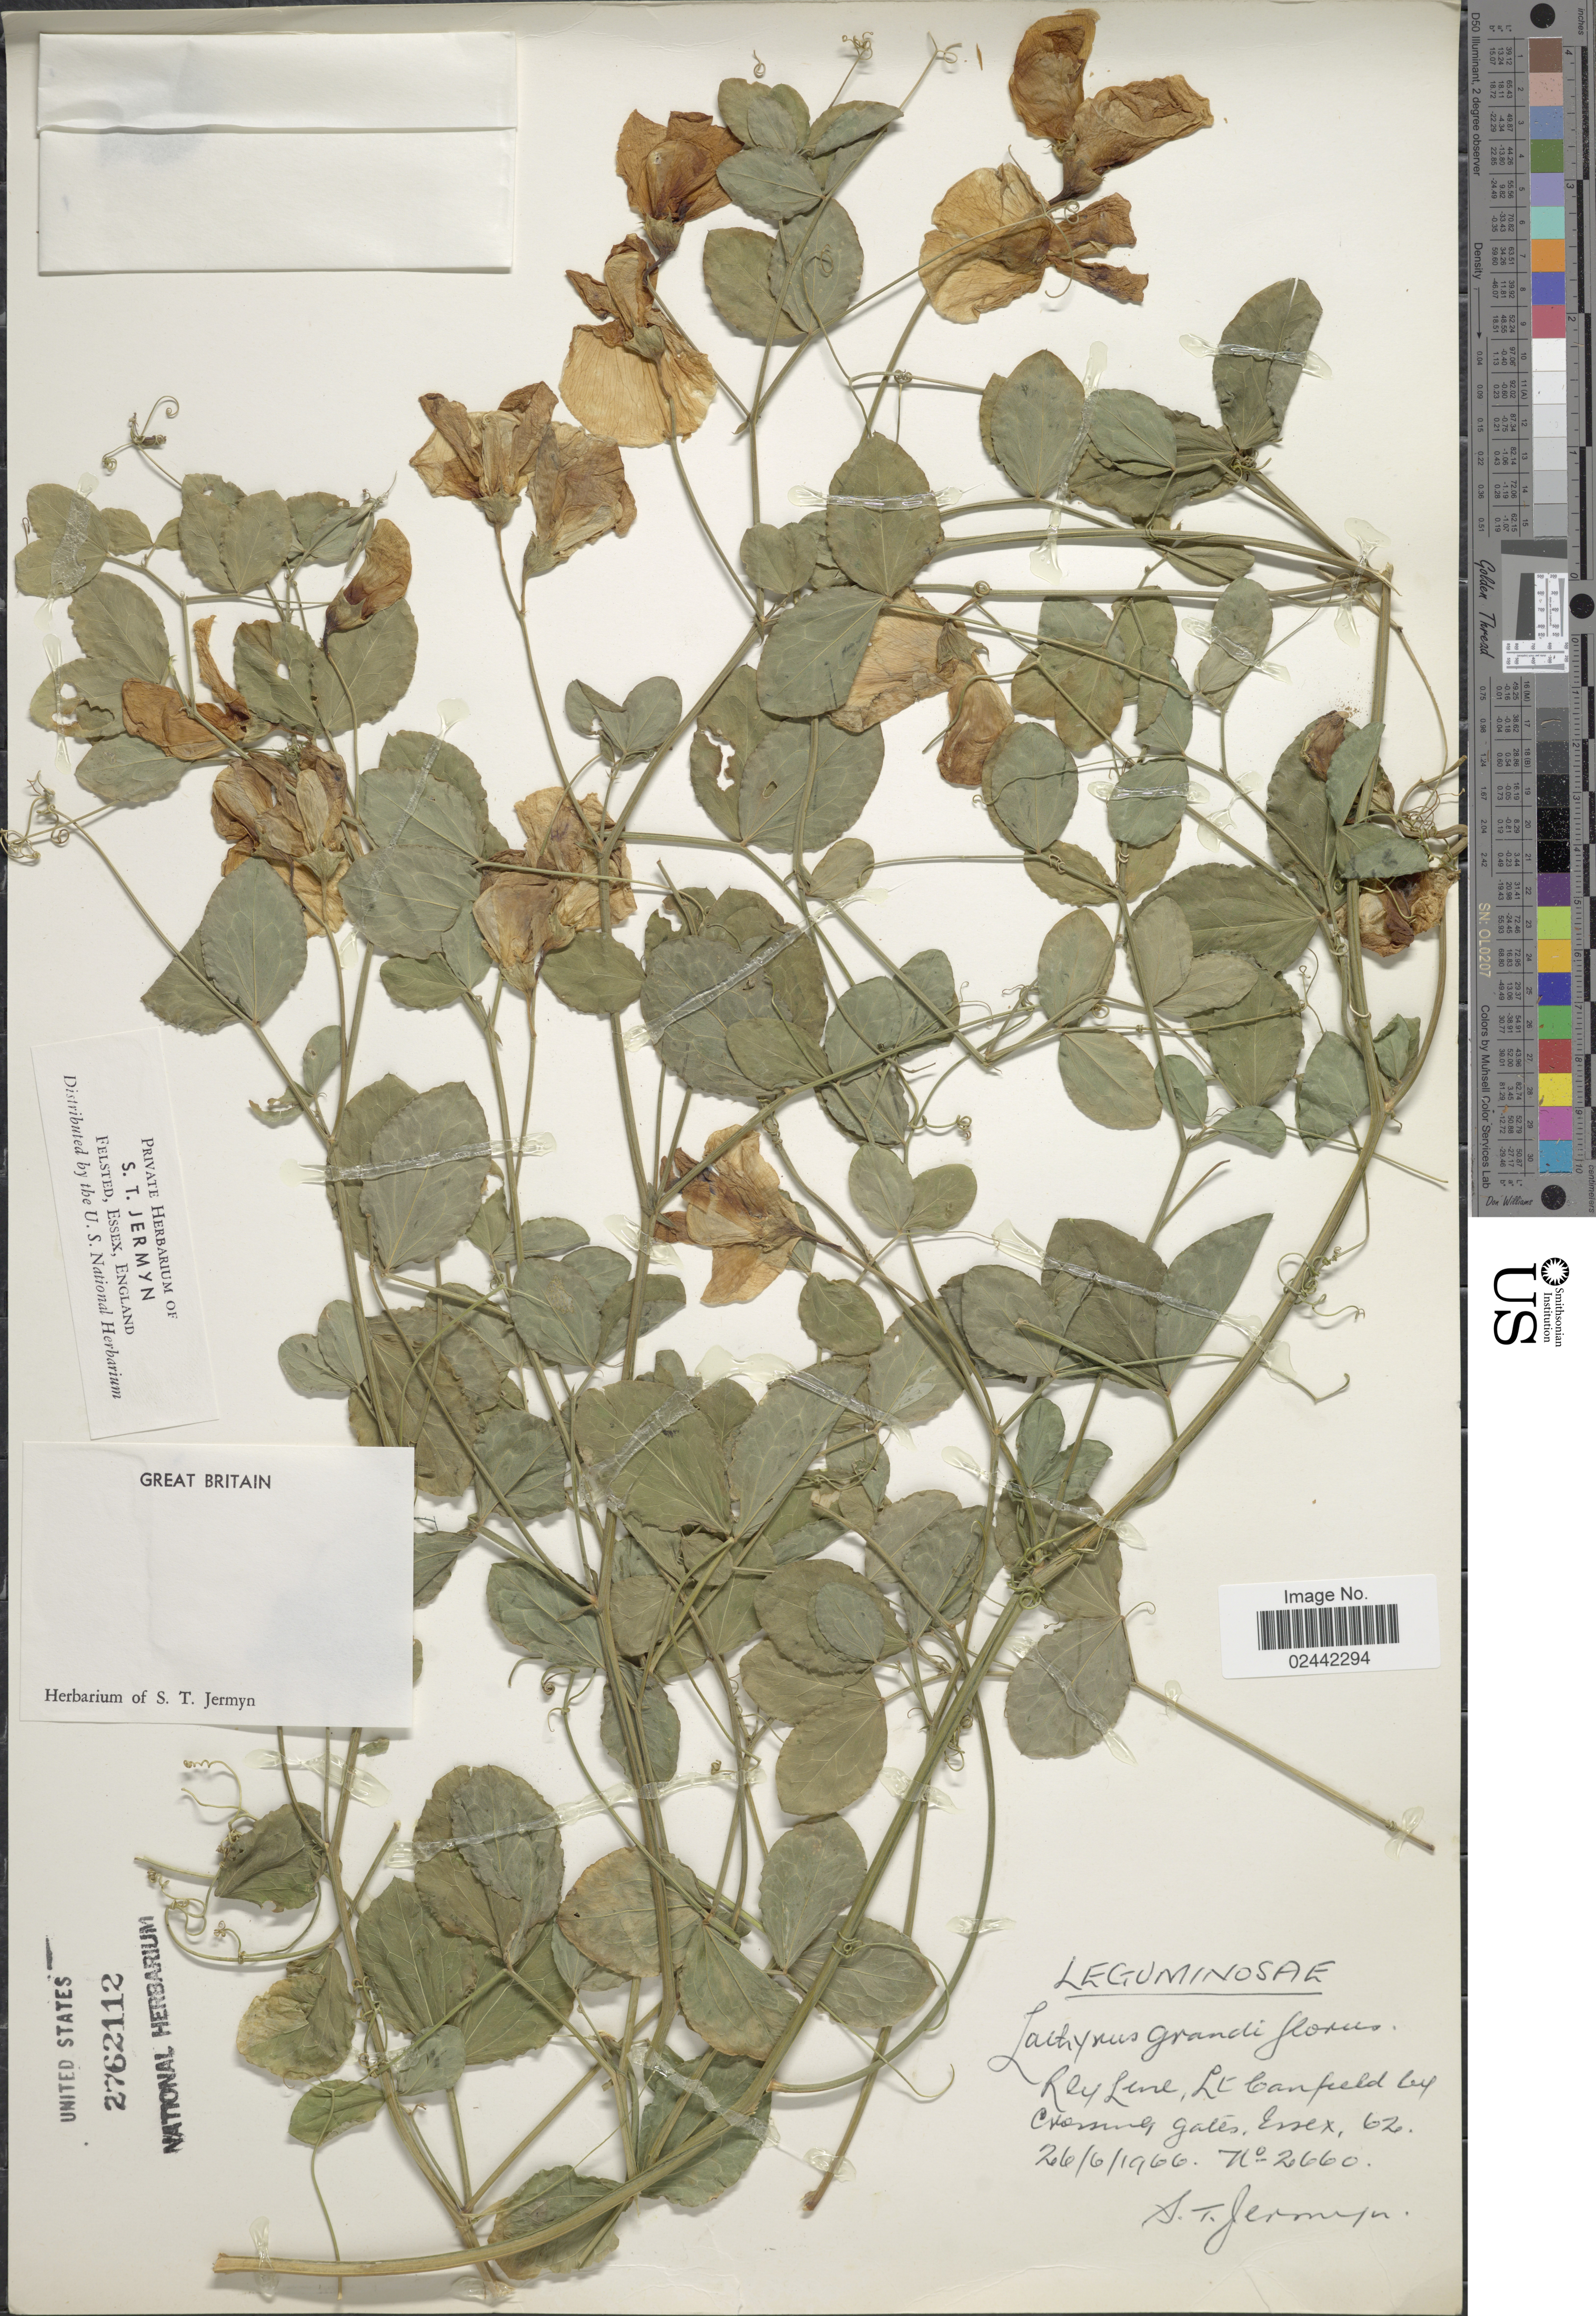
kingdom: Plantae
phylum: Tracheophyta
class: Magnoliopsida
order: Fabales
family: Fabaceae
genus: Lathyrus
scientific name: Lathyrus grandiflorus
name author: Sibth. & Sm.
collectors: S. Jermyn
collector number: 2660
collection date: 1966-06-26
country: United Kingdom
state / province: England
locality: Rey Line, Lt Canfield by crossing gates., Essex. 62.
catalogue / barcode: US 2762112